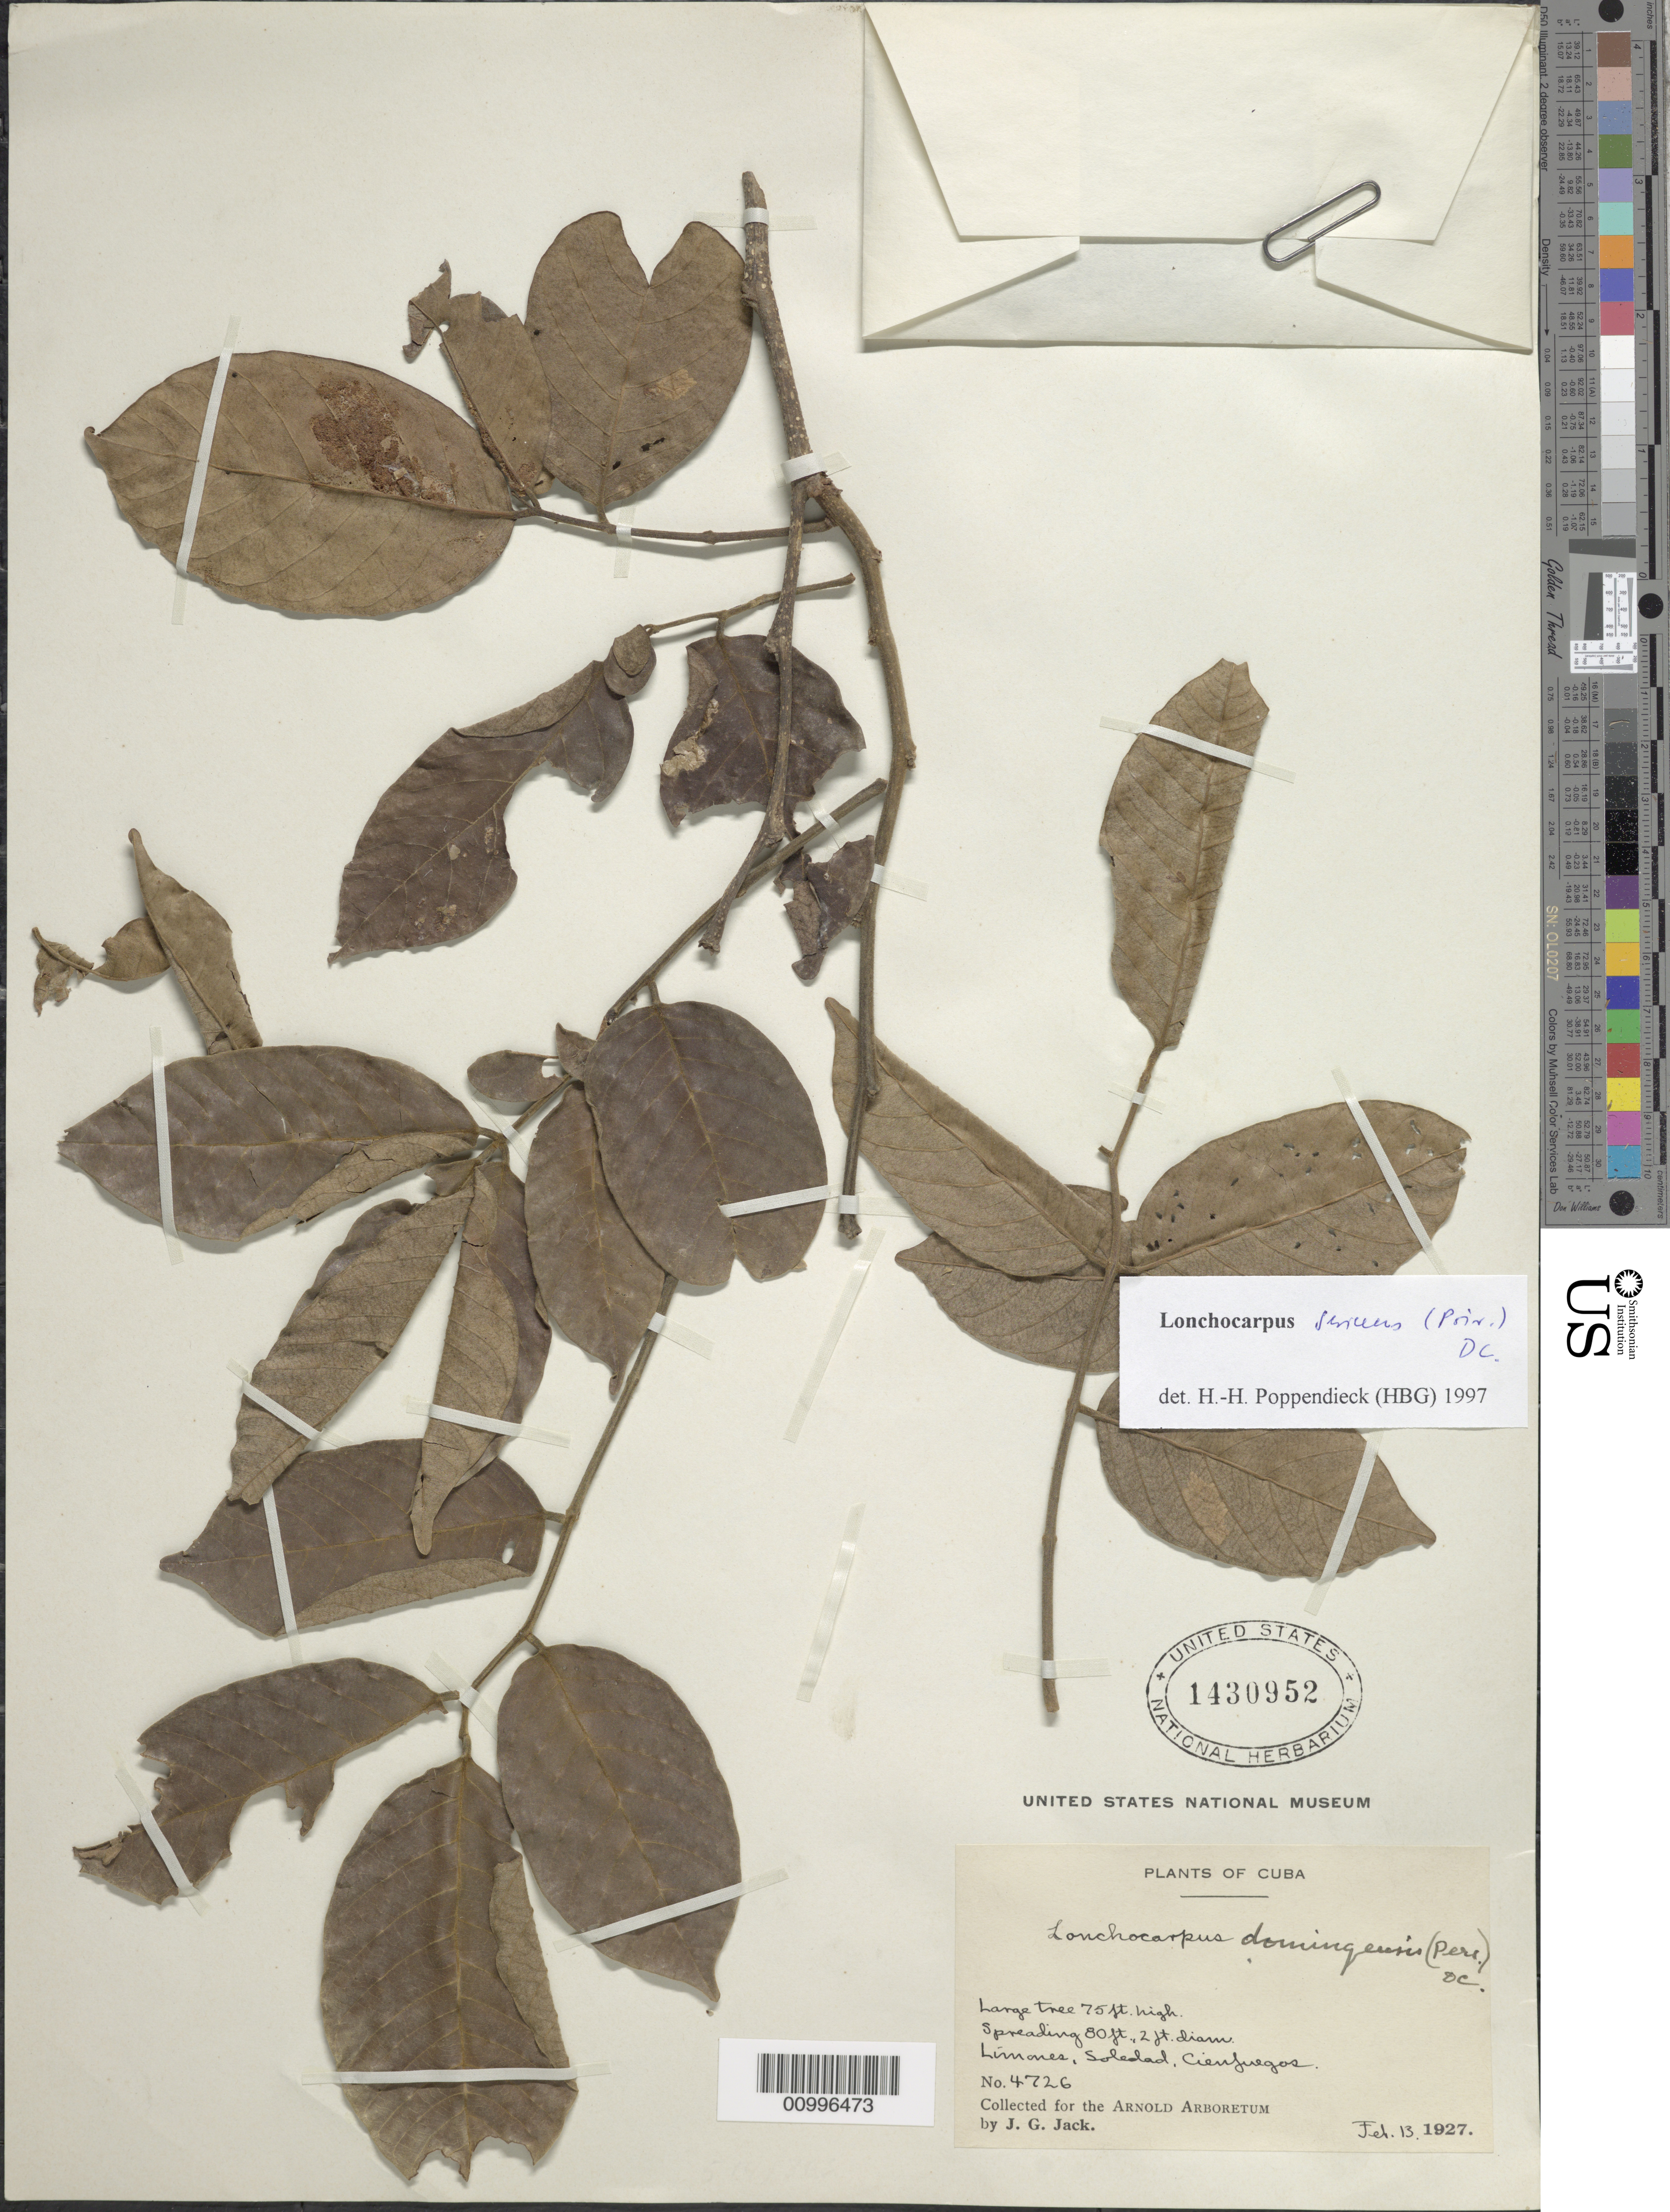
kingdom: Plantae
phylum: Tracheophyta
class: Magnoliopsida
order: Fabales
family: Fabaceae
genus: Lonchocarpus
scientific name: Lonchocarpus sericeus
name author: (Poir.) Kunth ex DC.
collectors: J. G. Jack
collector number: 4726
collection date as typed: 13 Feb 1927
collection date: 1927-02-13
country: Cuba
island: Cuba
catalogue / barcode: US 1430952